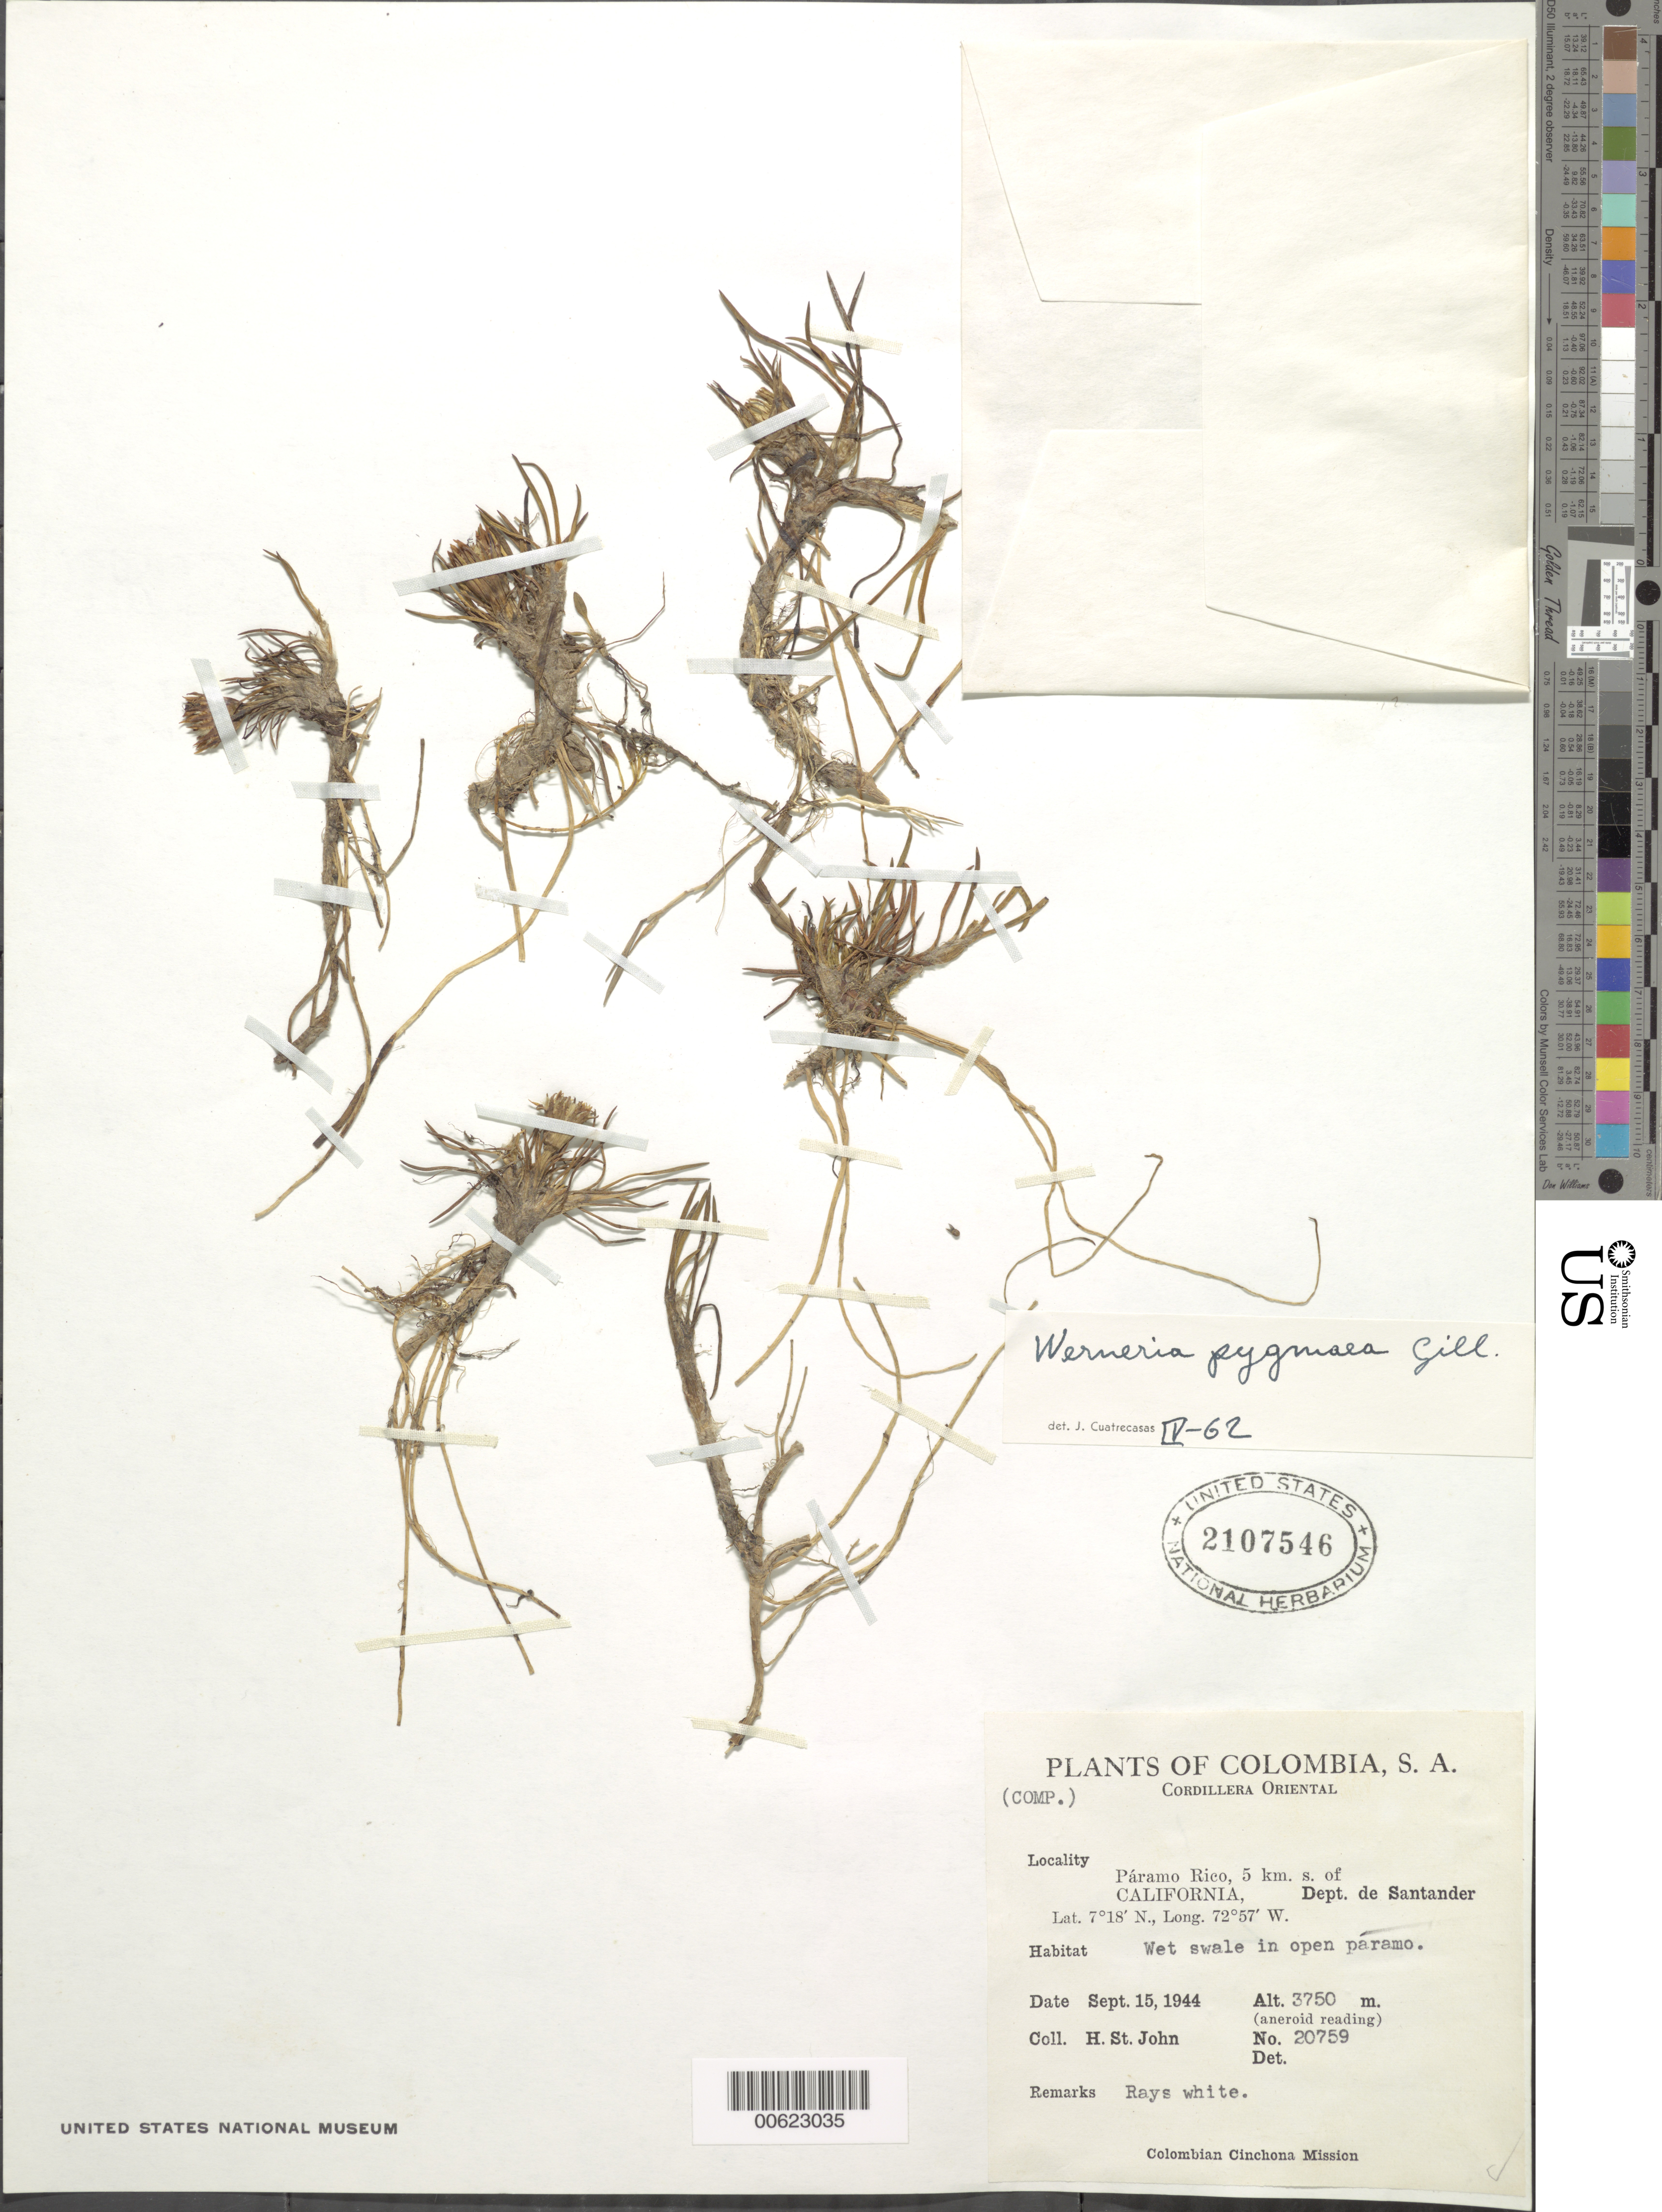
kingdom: Plantae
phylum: Tracheophyta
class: Magnoliopsida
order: Asterales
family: Asteraceae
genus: Werneria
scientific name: Werneria pygmaea complex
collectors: H. St John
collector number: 20759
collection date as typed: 15-Sep-44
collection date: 1944-09-15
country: Colombia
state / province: Santander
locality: Páramo Rico, 5 km. S of California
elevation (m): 3750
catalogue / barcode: US 2107546